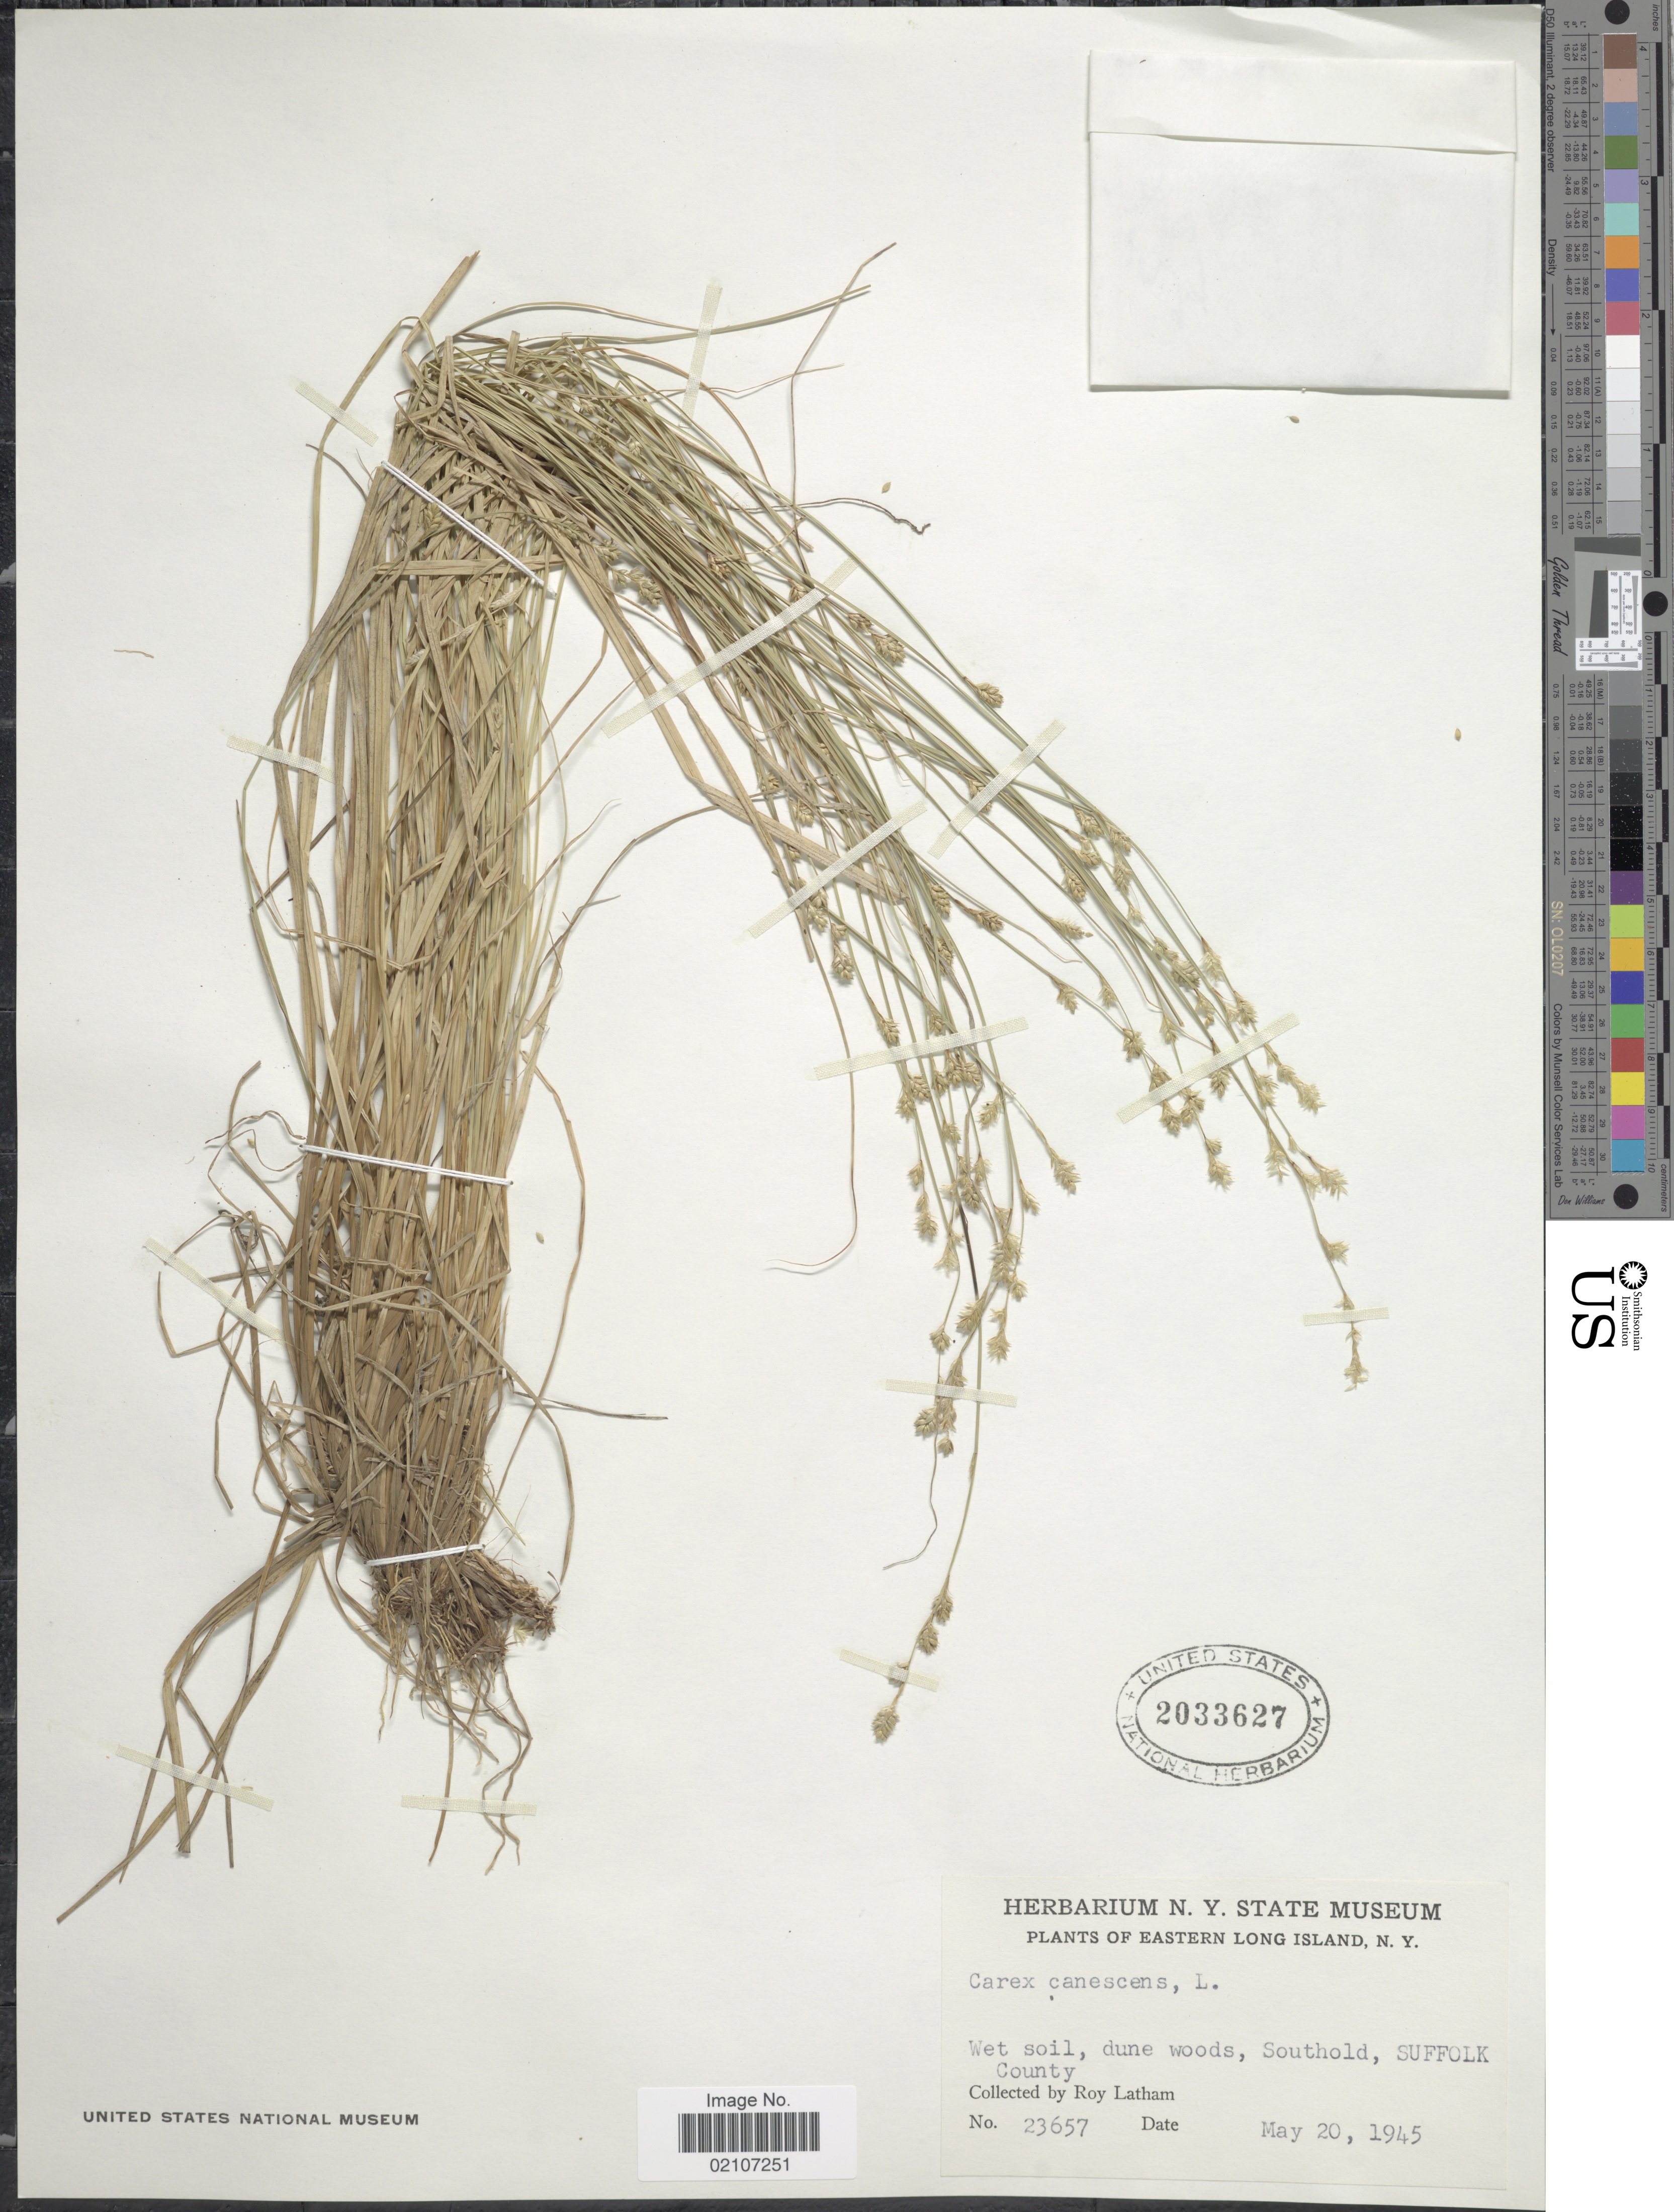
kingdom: Plantae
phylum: Tracheophyta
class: Liliopsida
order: Poales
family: Cyperaceae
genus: Carex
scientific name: Carex canescens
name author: L.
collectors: R. Latham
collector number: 23657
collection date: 1945-05-20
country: United States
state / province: New York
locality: Eastern Long Island. Wet soil, dune woods, Southold, Suffolk County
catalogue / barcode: US 2033627